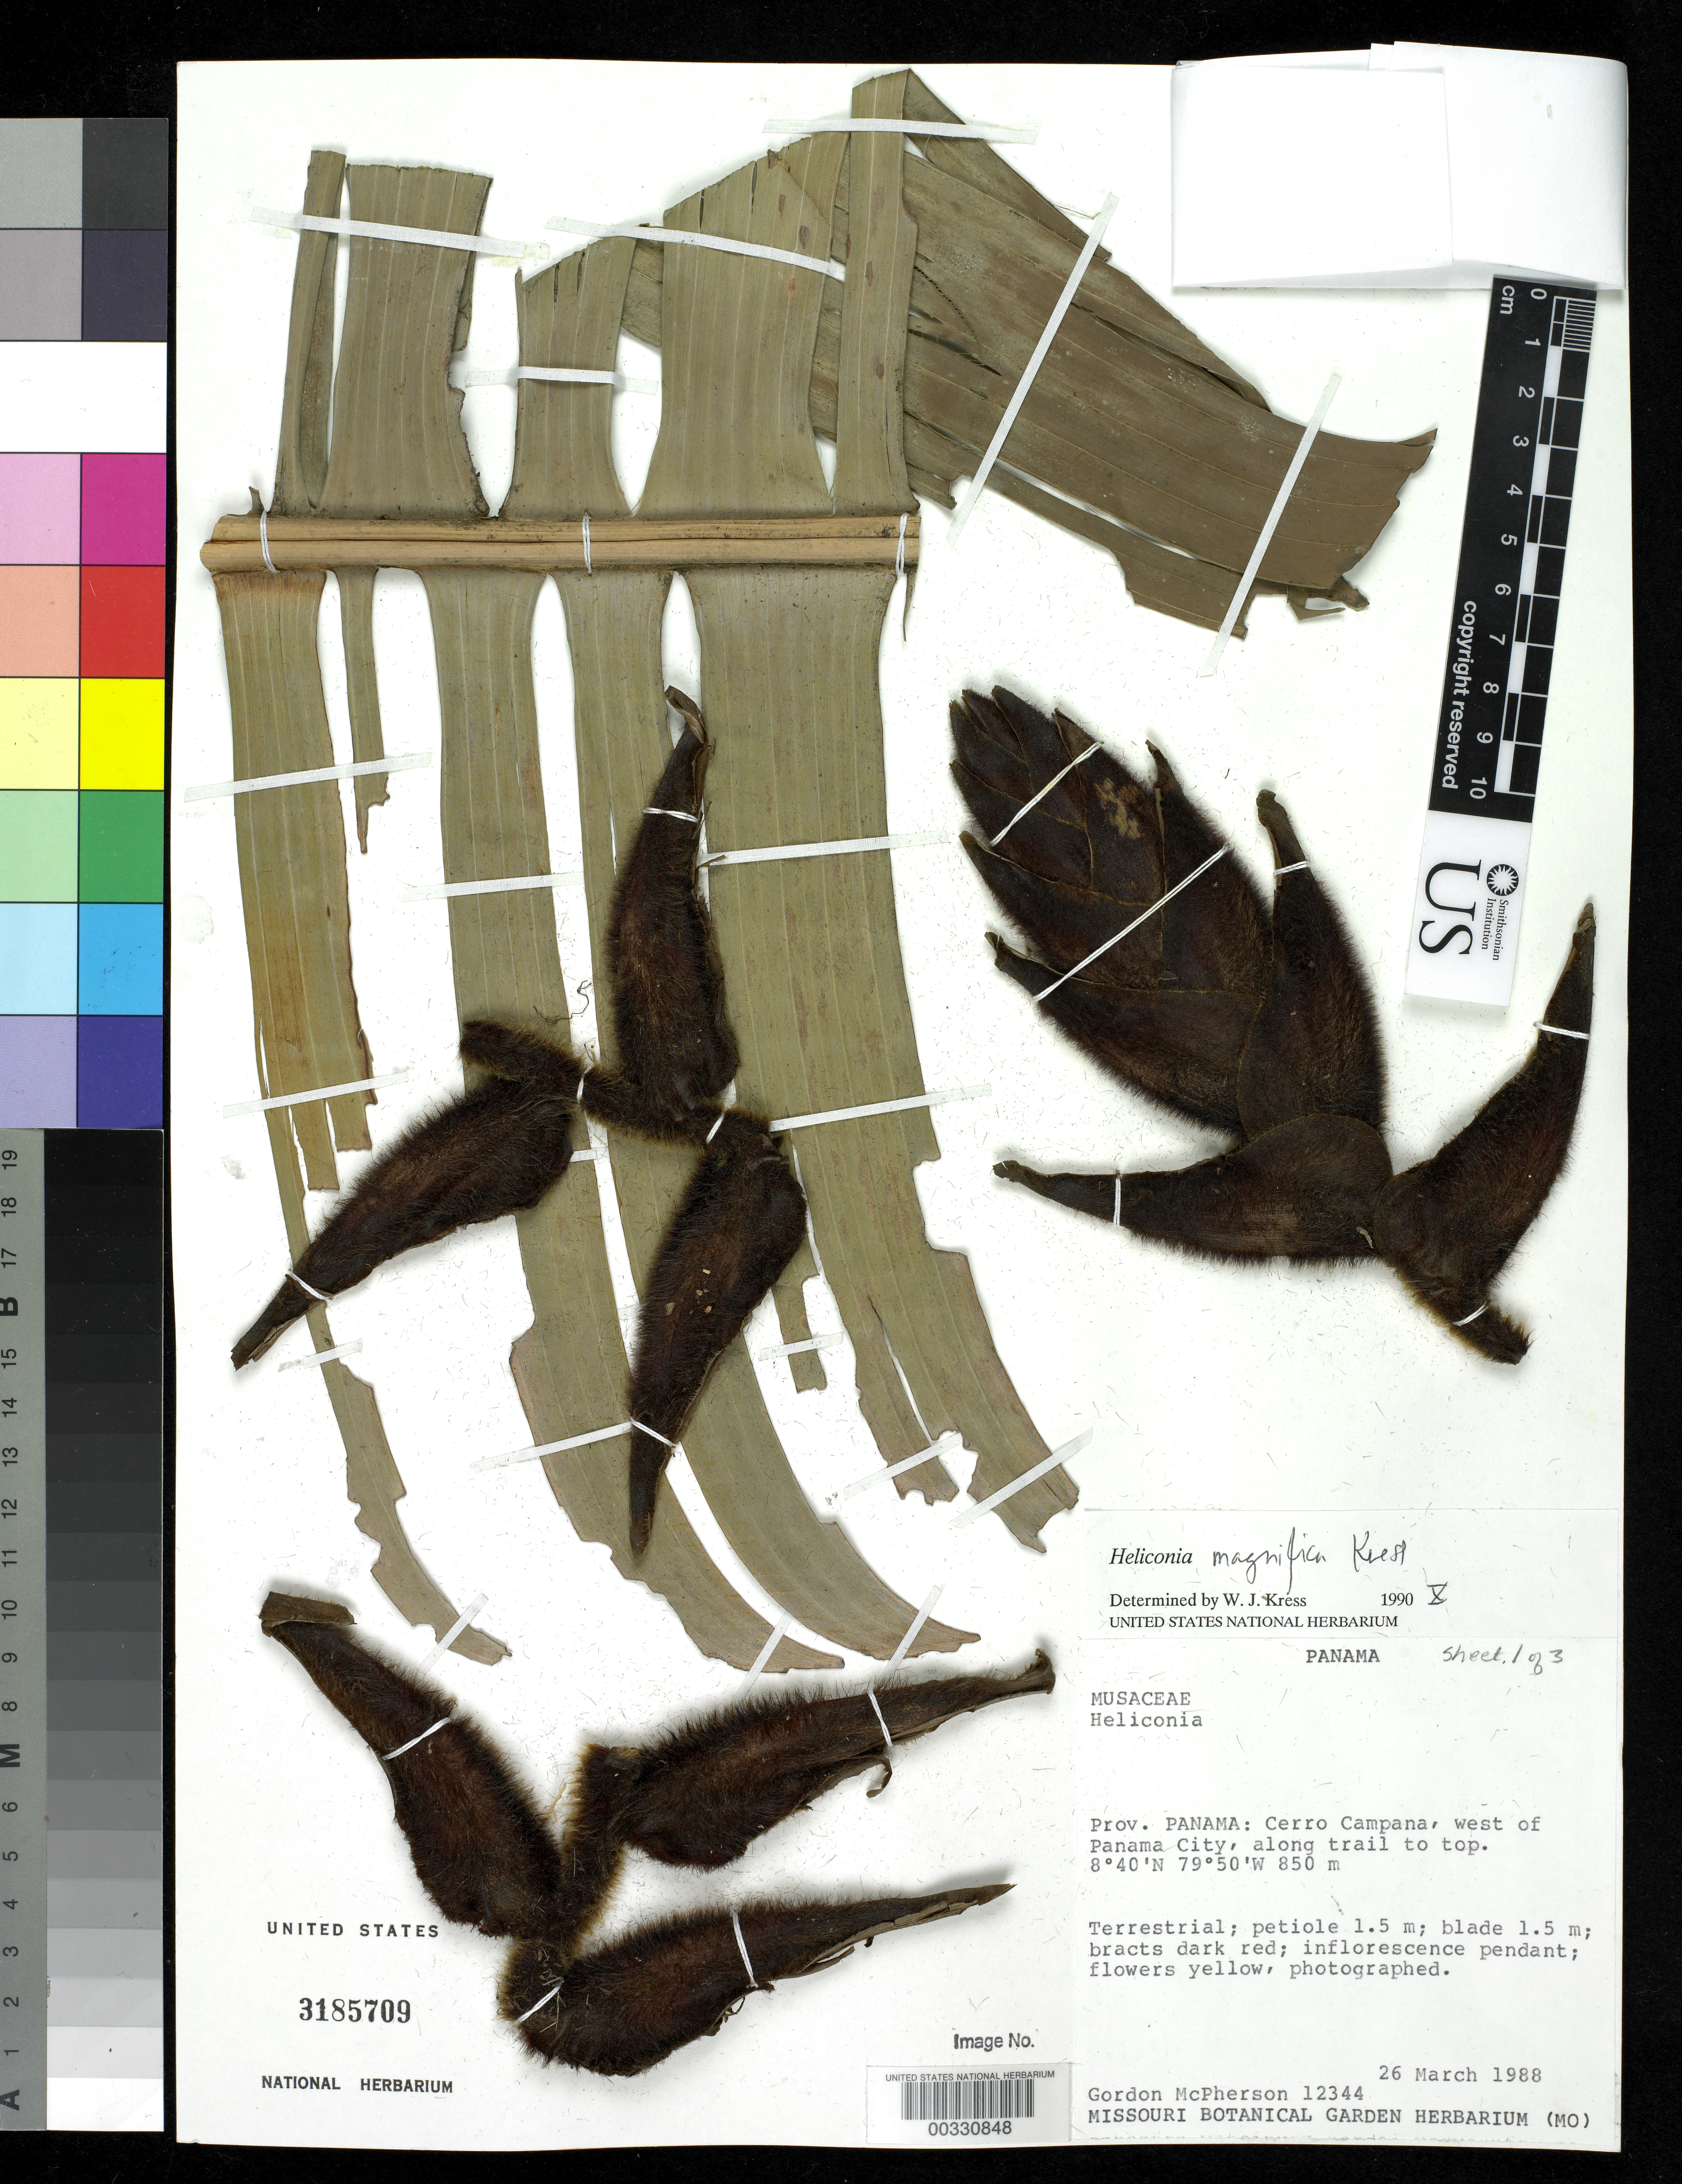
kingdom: Plantae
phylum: Tracheophyta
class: Liliopsida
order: Zingiberales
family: Heliconiaceae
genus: Heliconia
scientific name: Heliconia magnifica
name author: W.J. Kress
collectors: G. D. McPherson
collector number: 12344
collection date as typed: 26 Mar 1988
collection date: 1988-03-26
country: Panama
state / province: Panamá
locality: Cerro Campana, W of Panama City, along trail to top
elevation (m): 850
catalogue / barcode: US 3185709